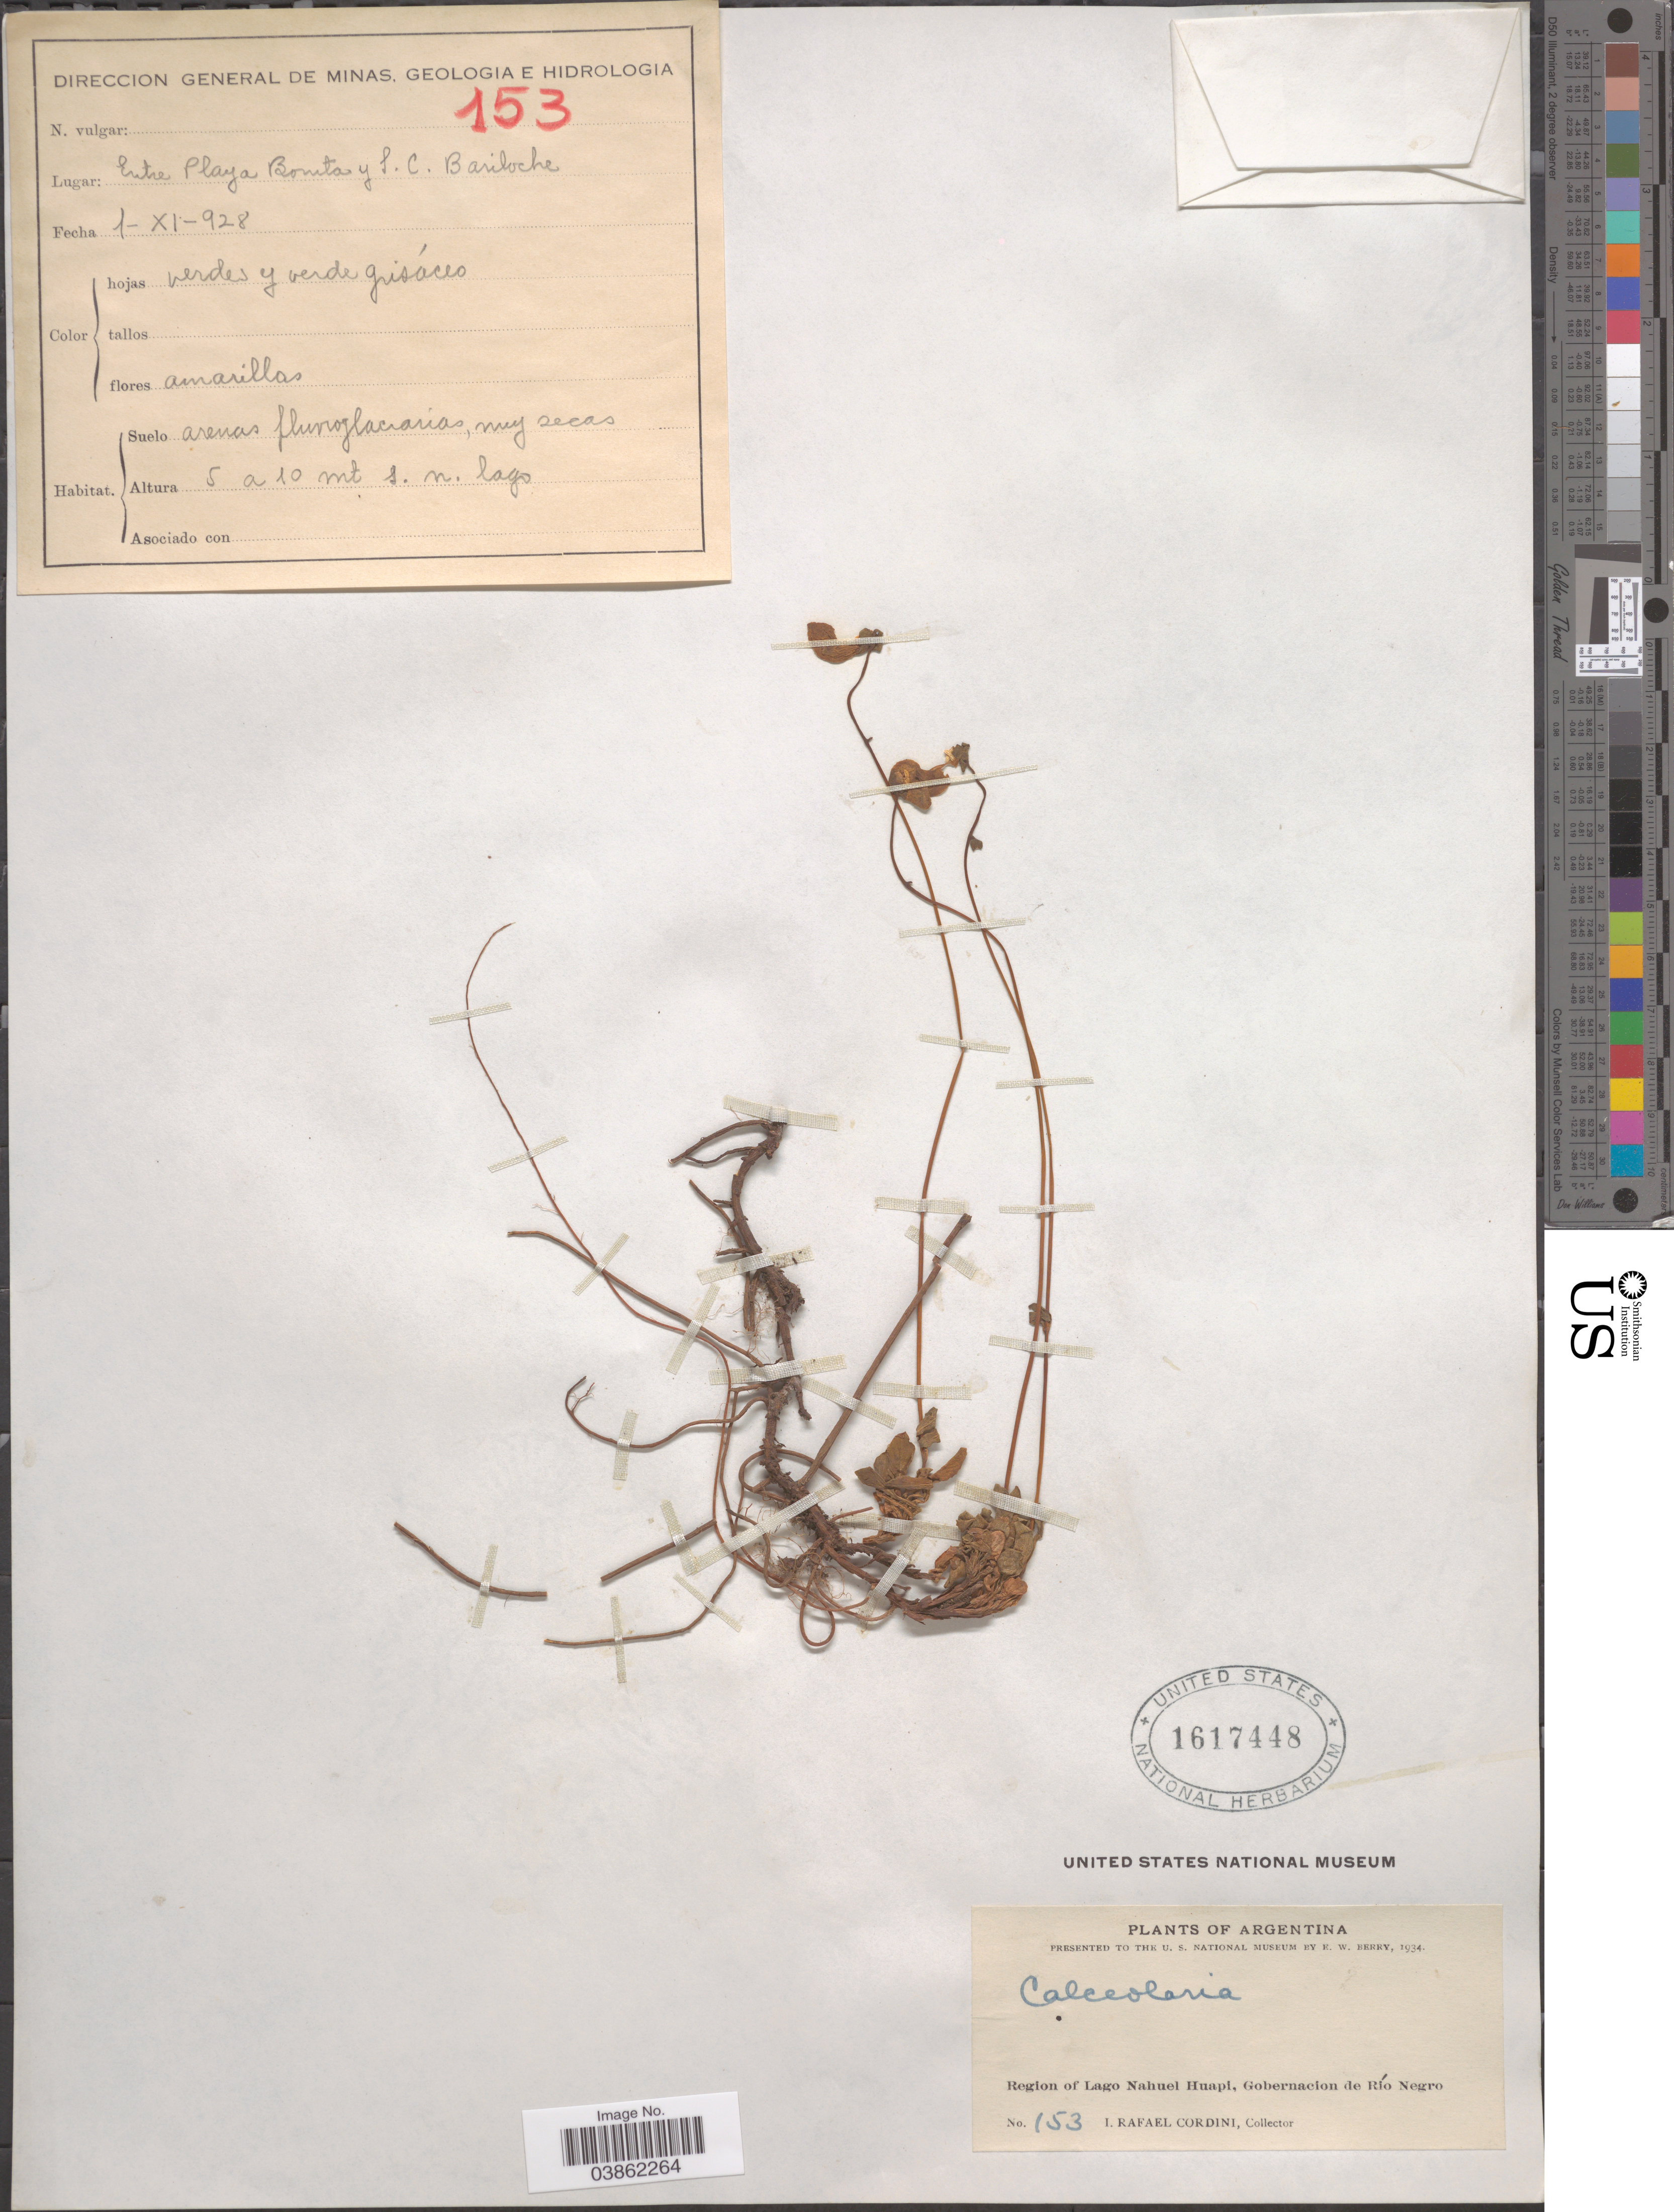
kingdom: Plantae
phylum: Tracheophyta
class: Magnoliopsida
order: Lamiales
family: Calceolariaceae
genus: Calceolaria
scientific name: Calceolaria sp.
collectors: I. Cordini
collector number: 153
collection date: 1928-11-01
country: Argentina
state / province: Rio Negro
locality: Region of Lago Nahuel Huapi, Gobernacion de Río Negro. Entre Playa Bonita y S. C. Bariloche.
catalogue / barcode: US 1617448